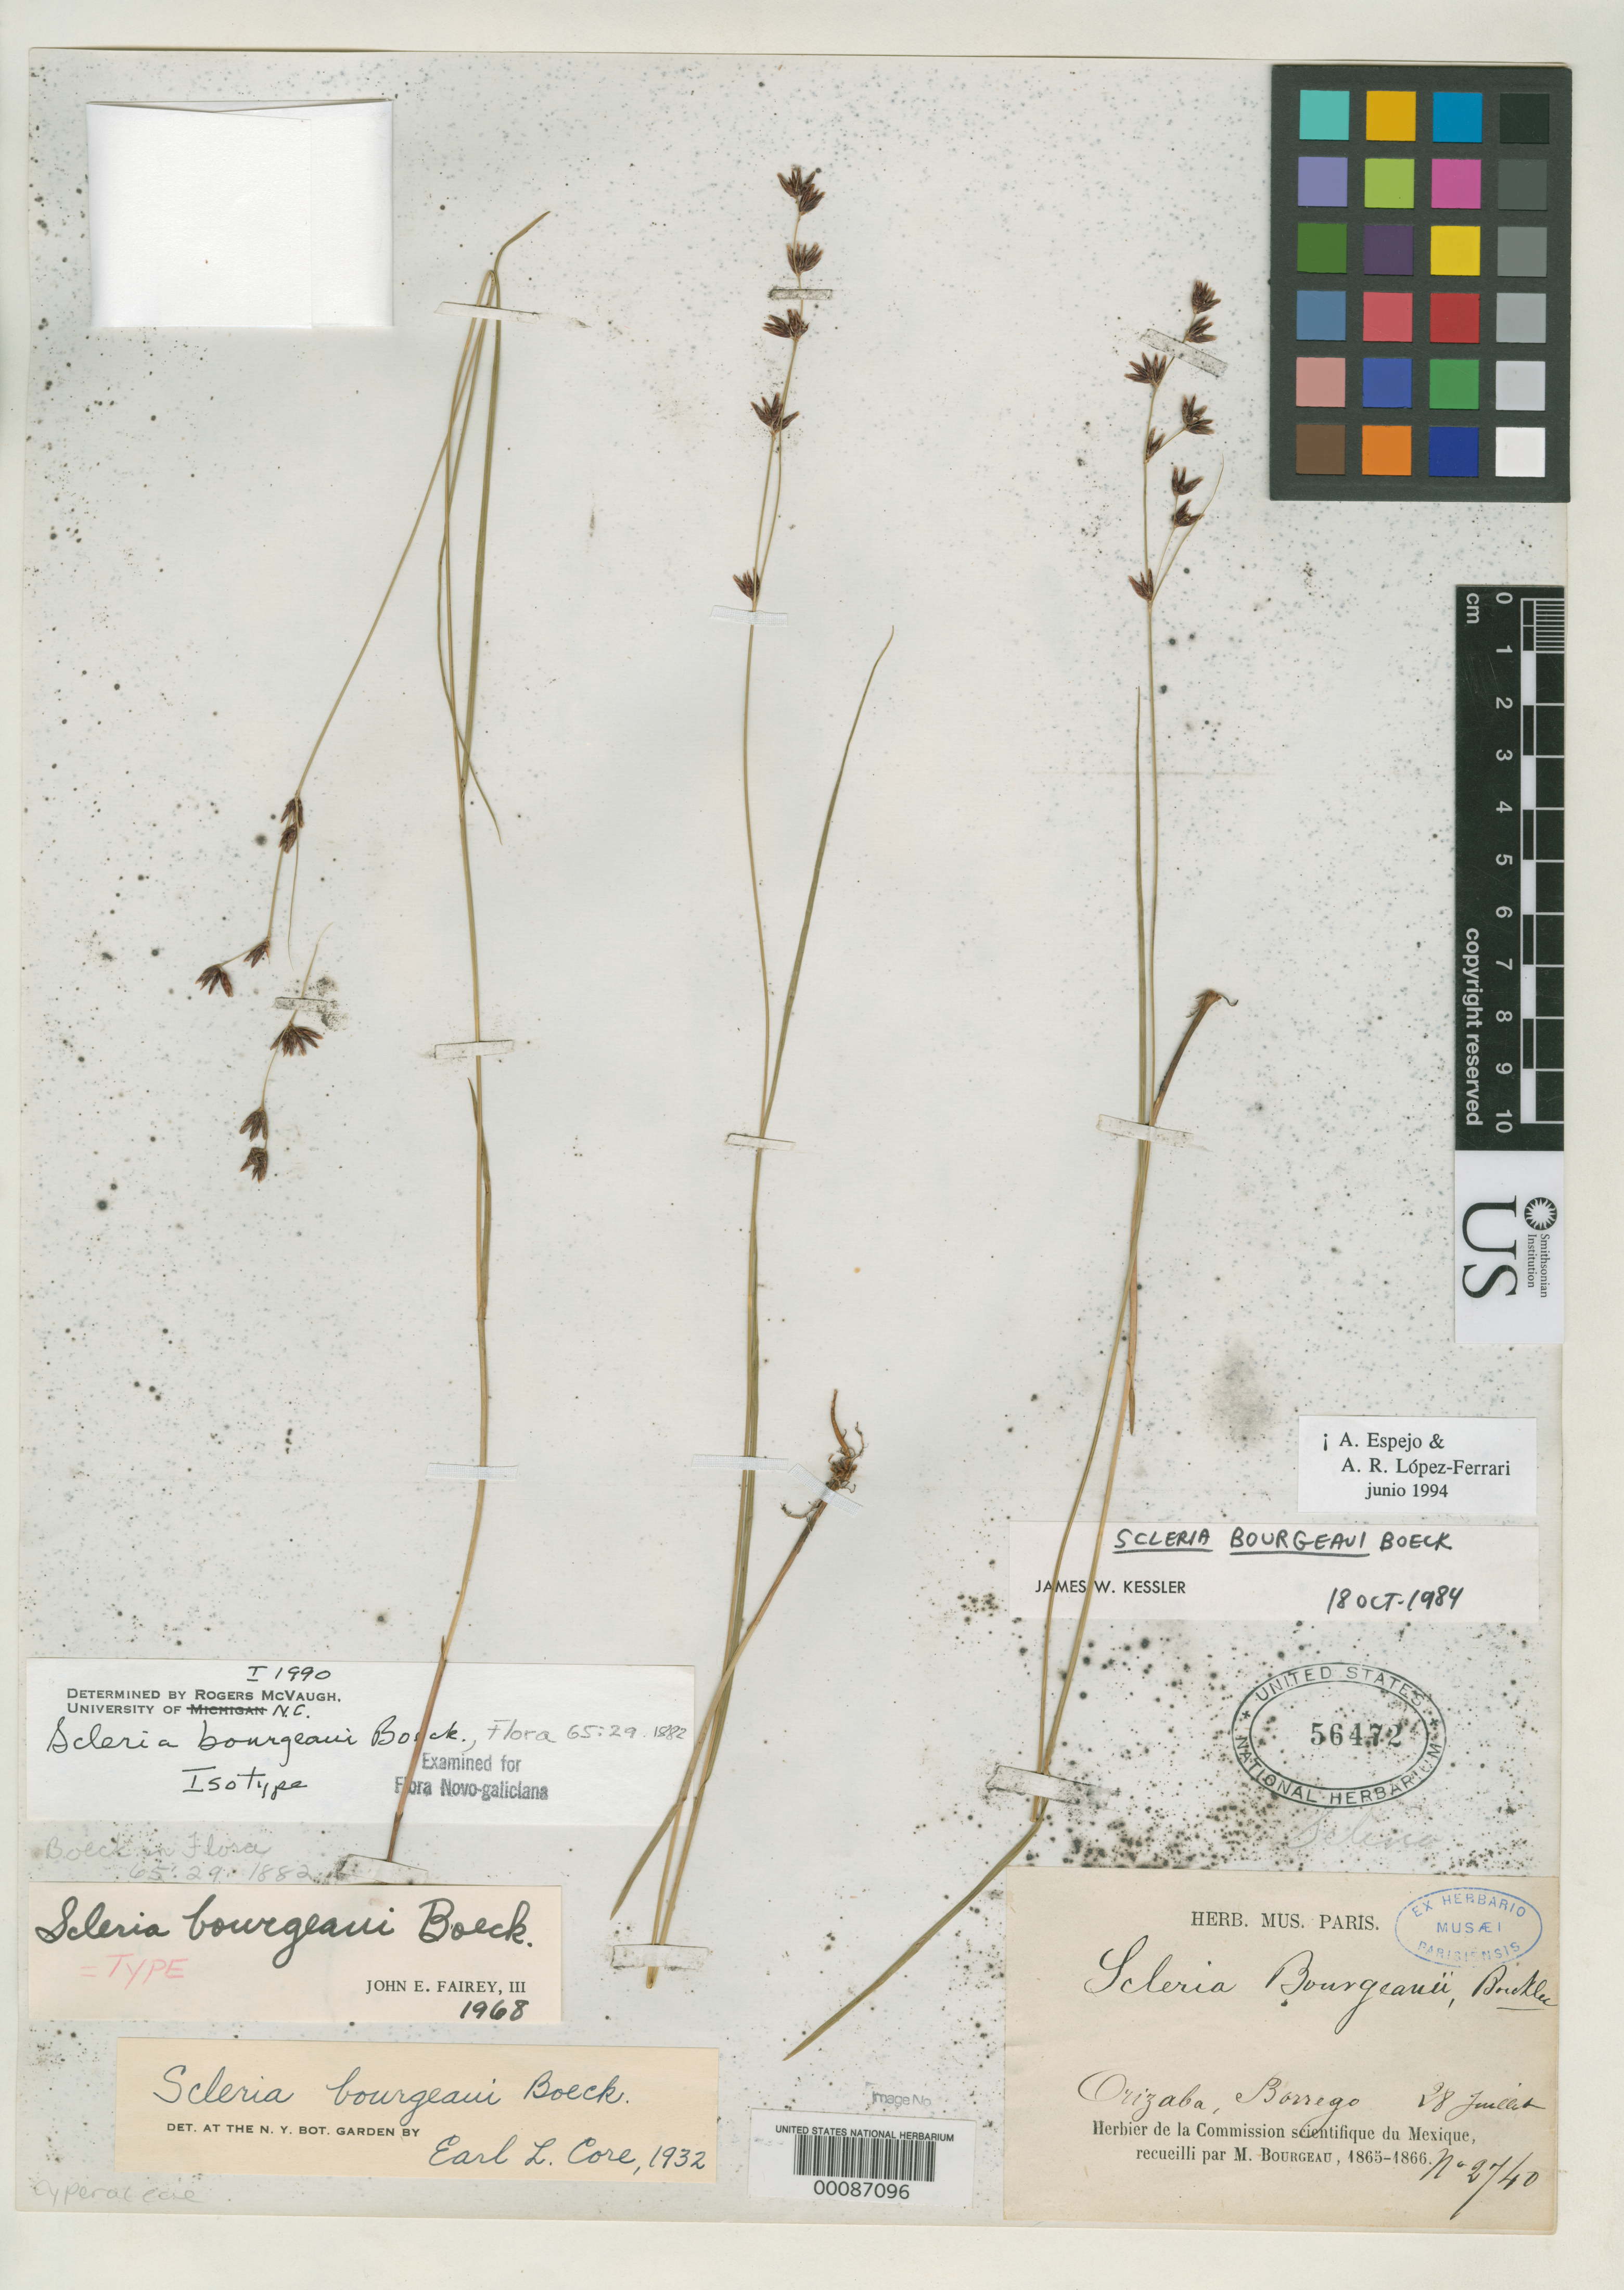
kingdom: Plantae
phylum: Tracheophyta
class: Liliopsida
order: Poales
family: Cyperaceae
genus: Scleria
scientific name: Scleria bourgeaui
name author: Boeckeler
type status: Isotype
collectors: E. Bourgeau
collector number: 2740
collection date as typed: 28 Jul 186-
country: Mexico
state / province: Veracruz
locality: Orizaba, Borrego.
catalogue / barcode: US 56472